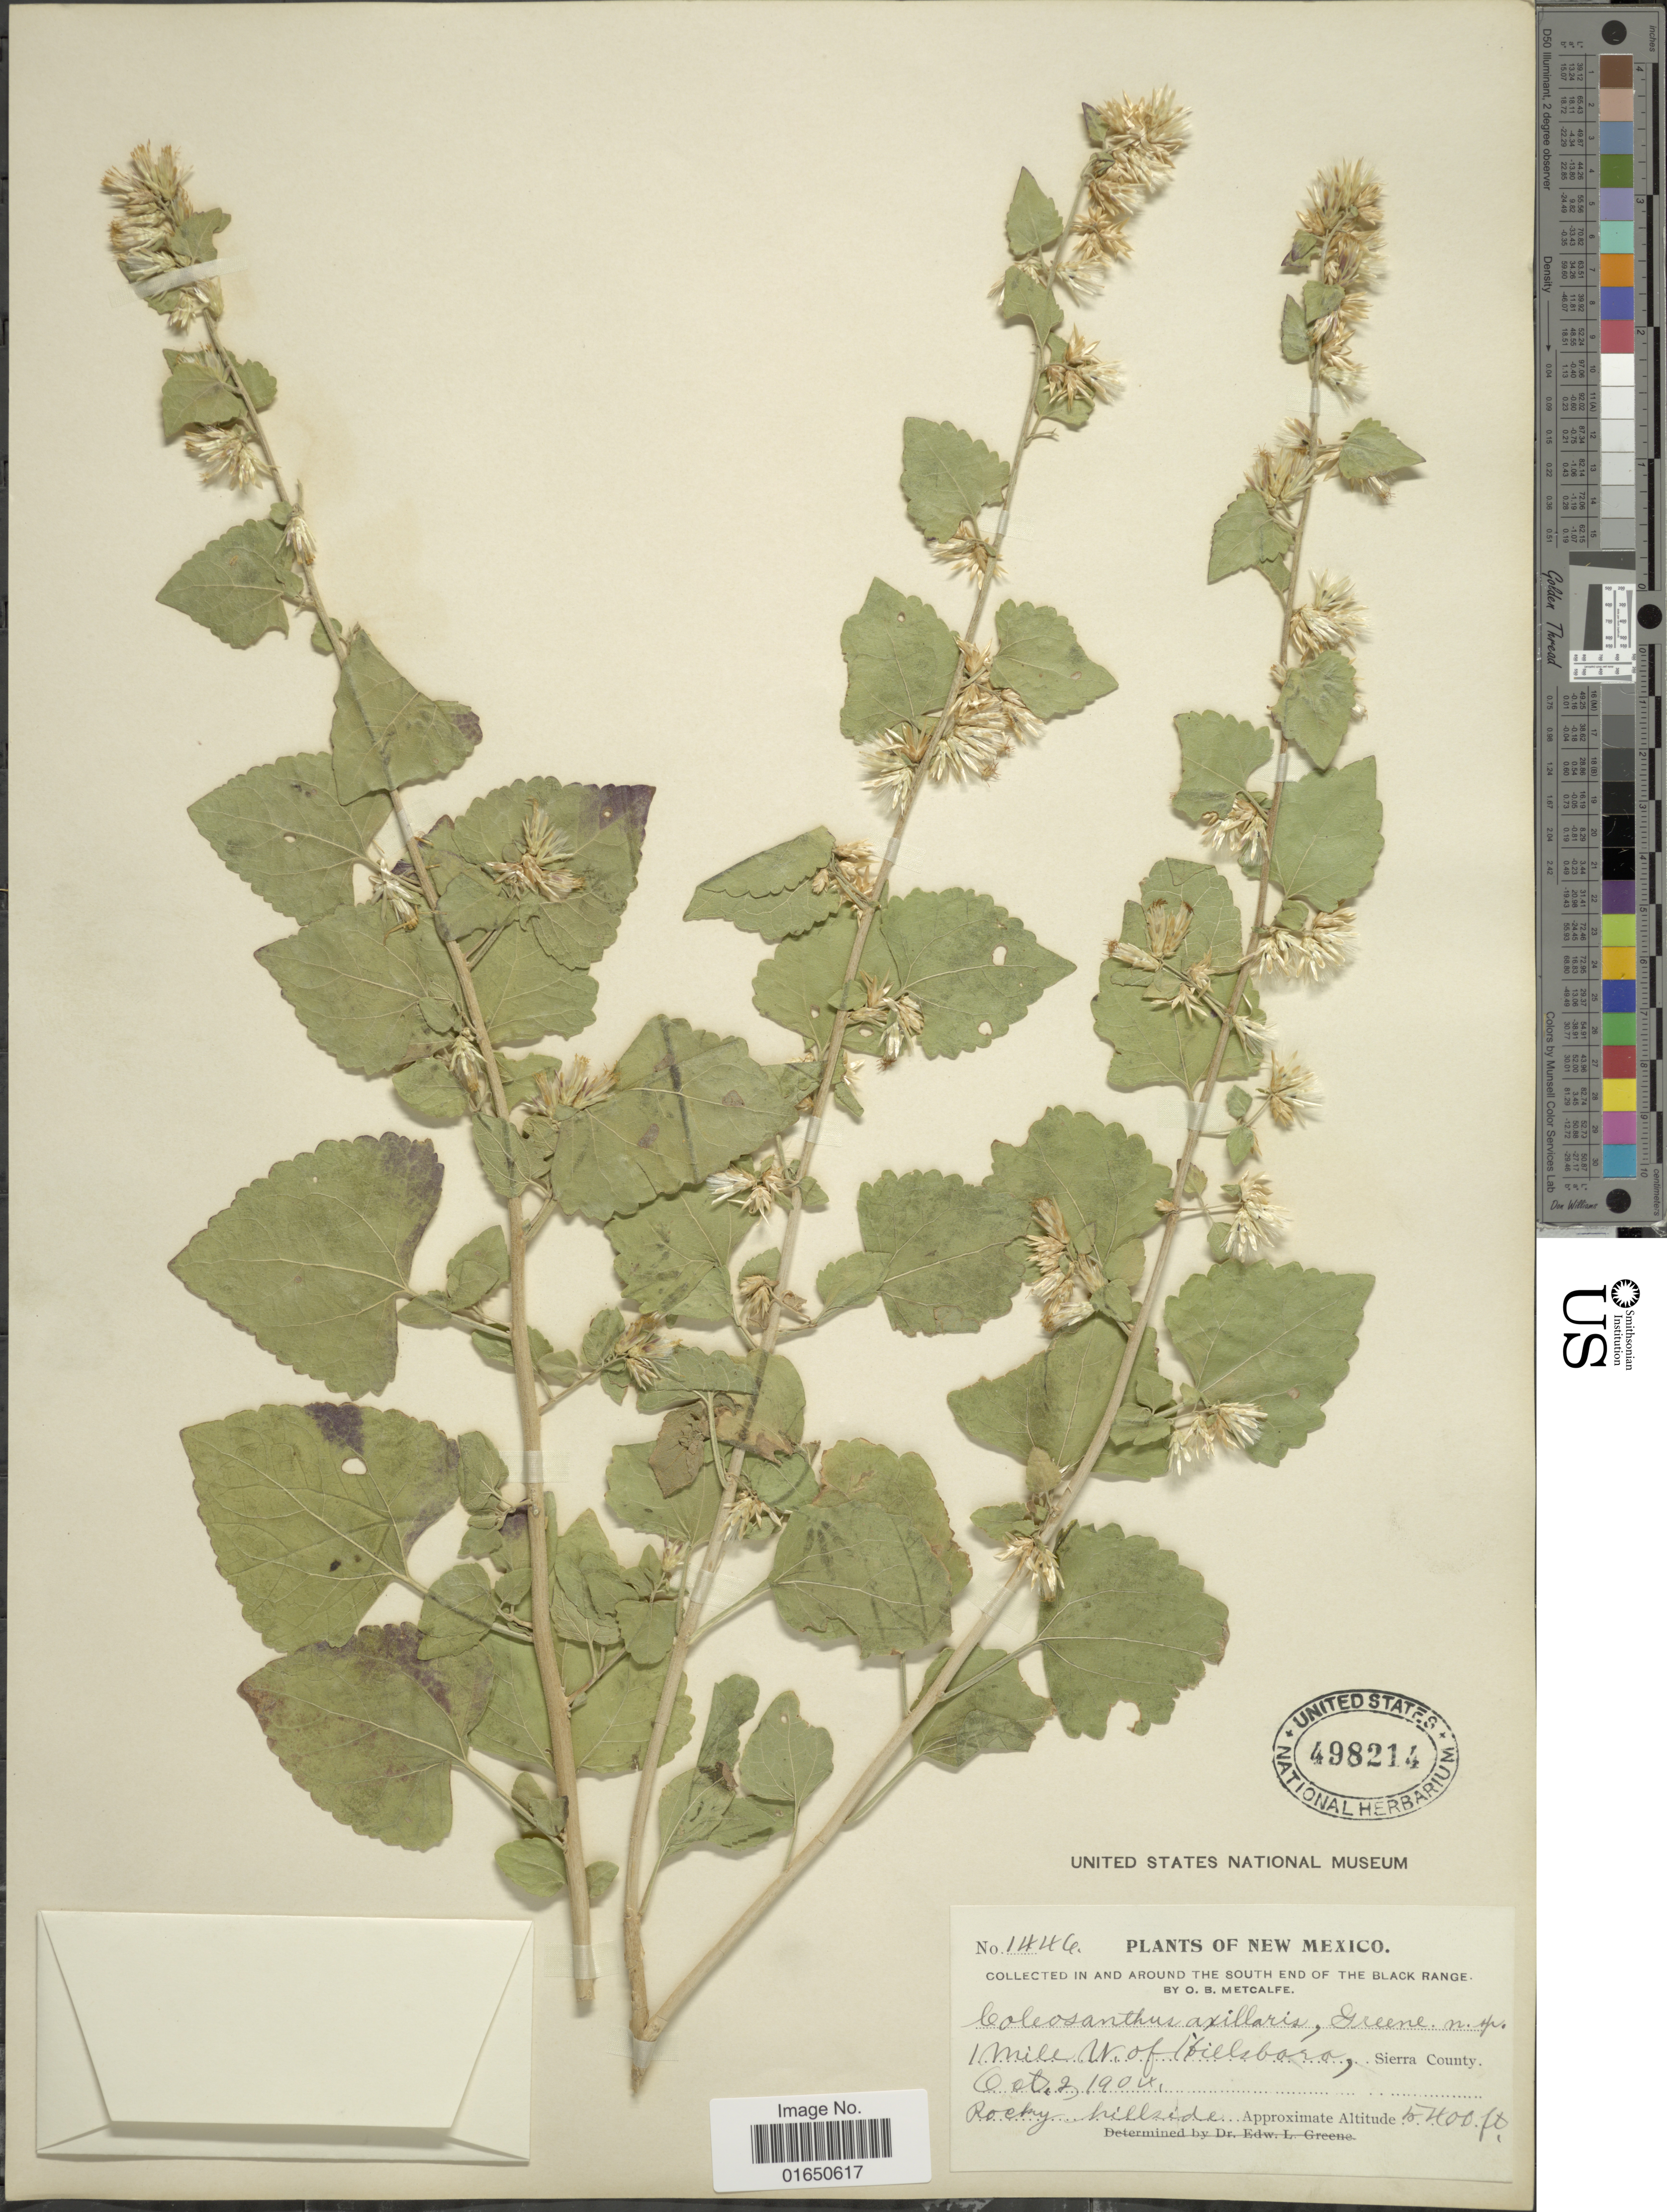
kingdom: Plantae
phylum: Tracheophyta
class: Magnoliopsida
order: Asterales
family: Asteraceae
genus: Brickellia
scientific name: Brickellia californica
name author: (Torr. & A. Gray) A. Gray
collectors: O. B. Metcalfe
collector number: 1446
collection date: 1904-10-03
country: United States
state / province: New Mexico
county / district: Sierra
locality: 1 mile W. of Hillsboro, in and around the south end of the Black Range, Sierra County.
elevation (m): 1646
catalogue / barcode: US 498214